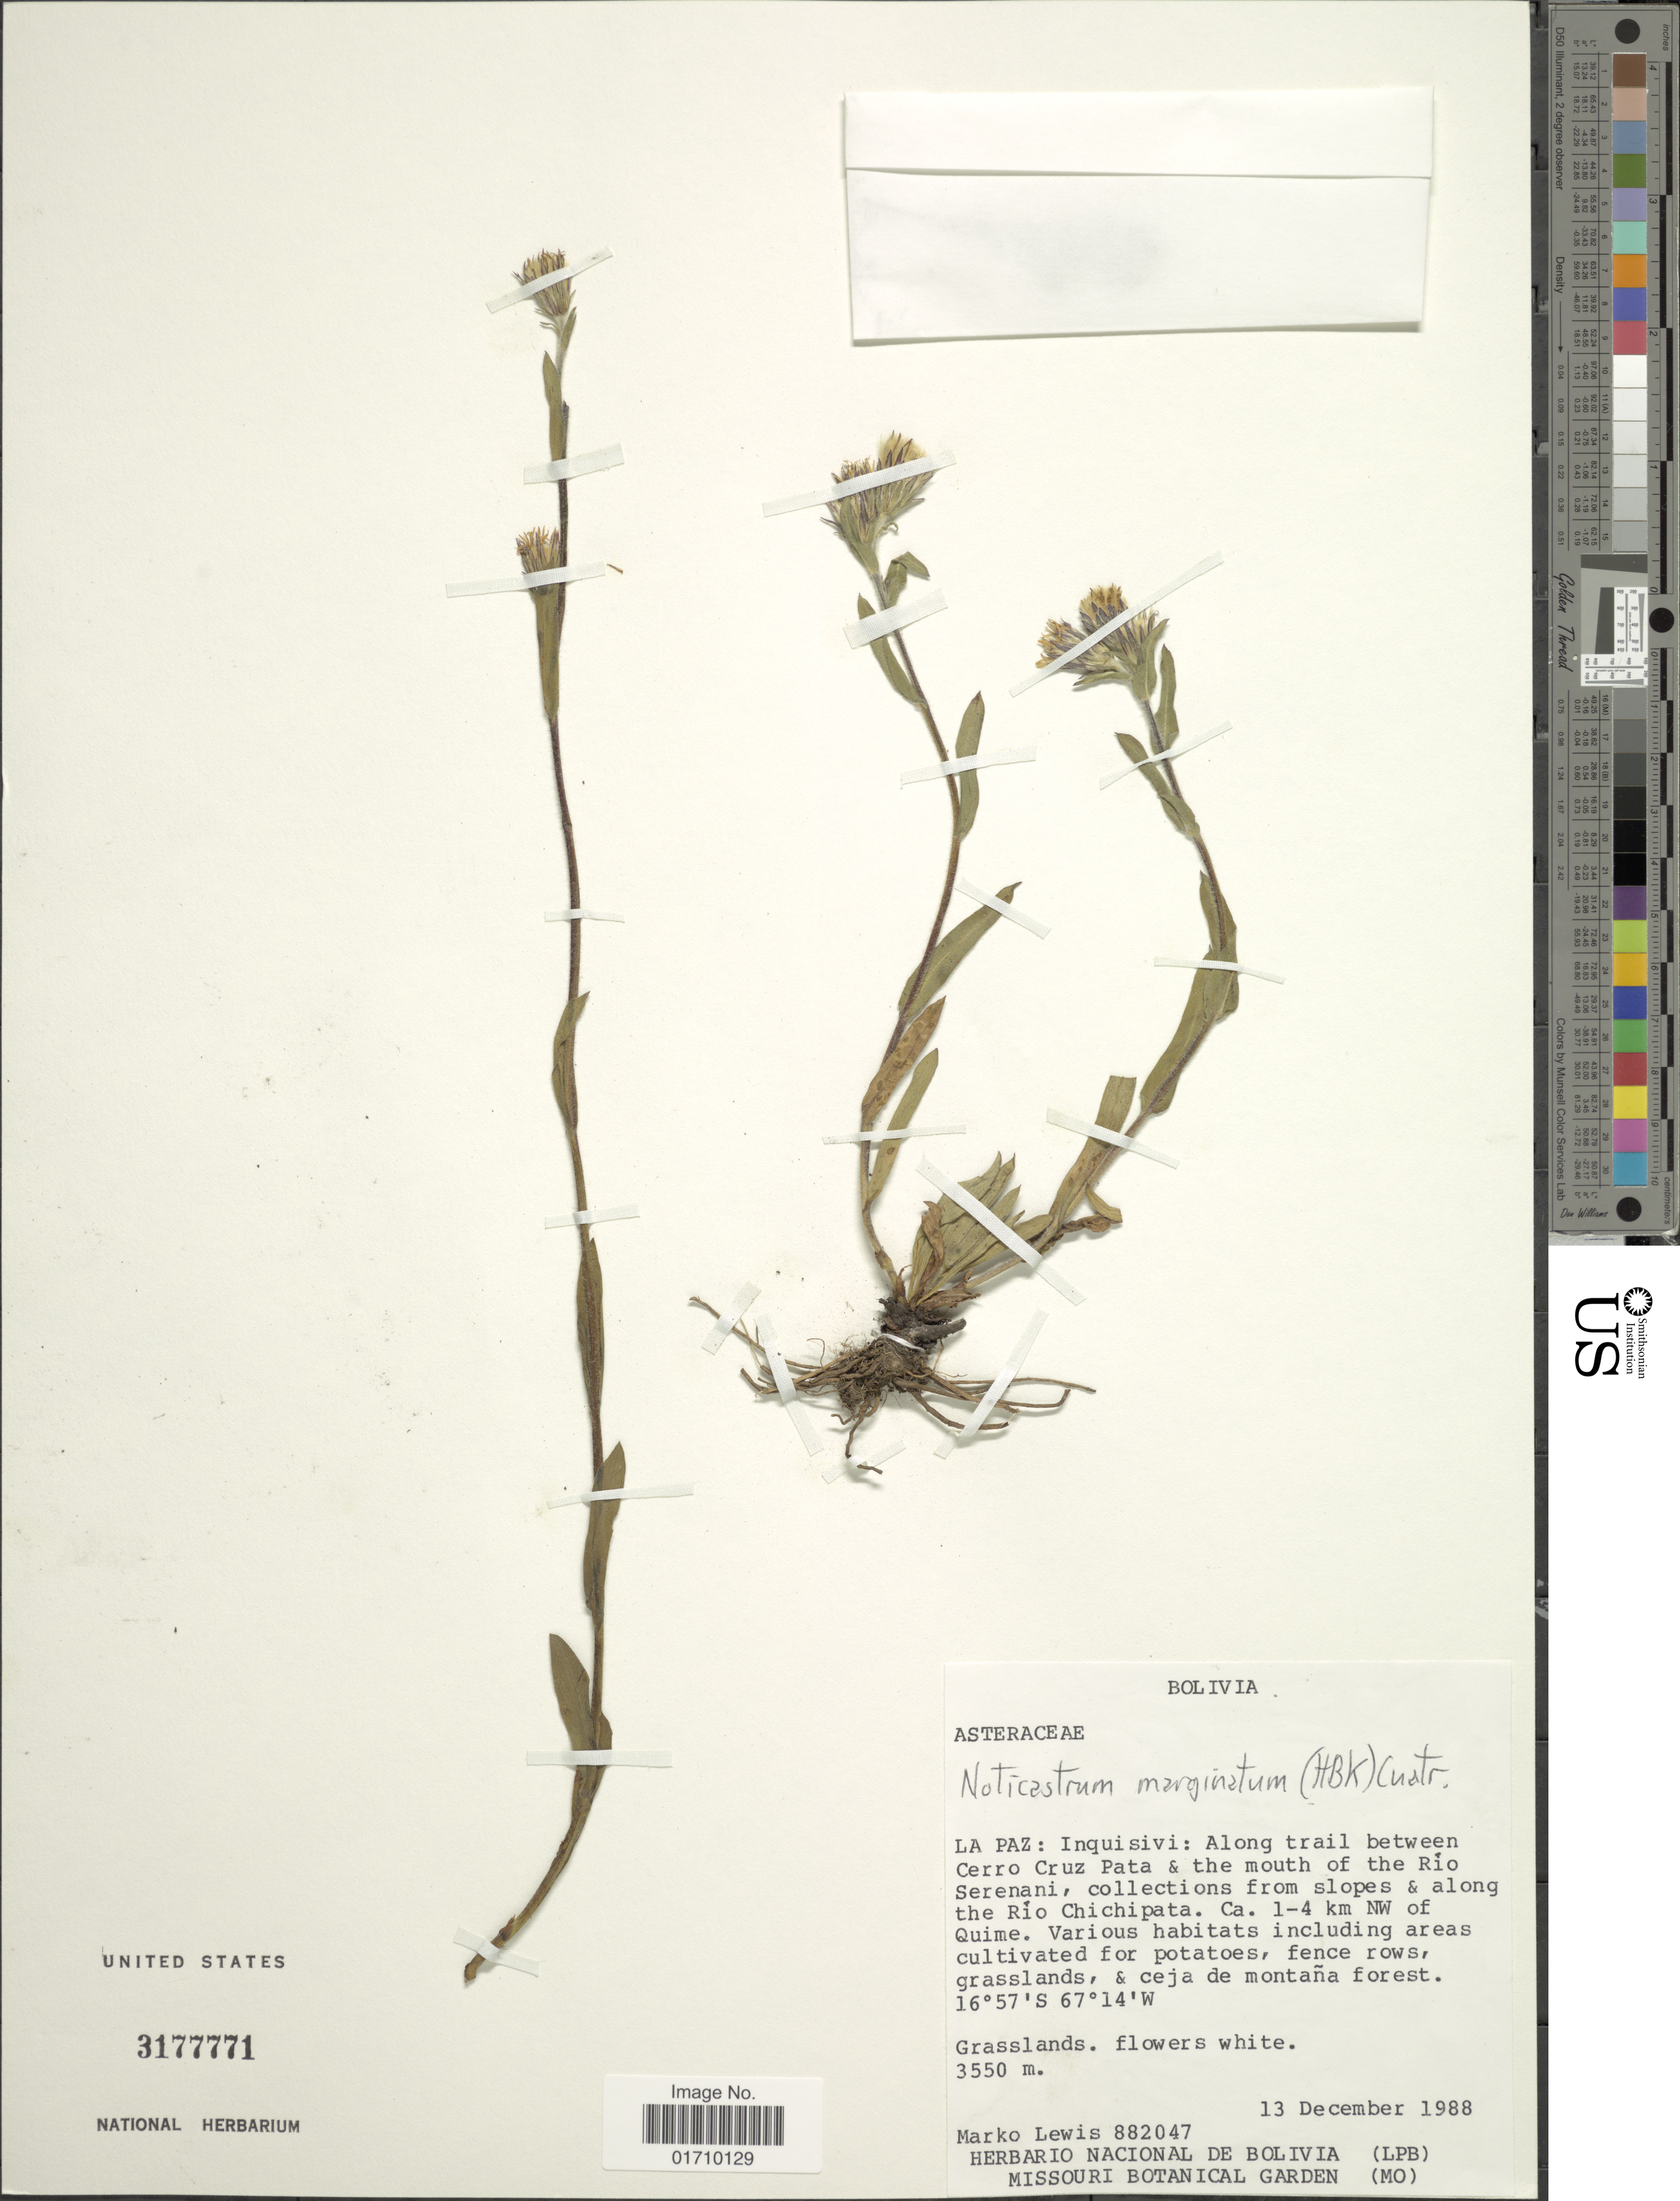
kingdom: Plantae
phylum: Tracheophyta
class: Magnoliopsida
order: Asterales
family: Asteraceae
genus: Noticastrum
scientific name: Noticastrum marginatum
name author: (Kunth) Cuatrec.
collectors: M. A. Lewis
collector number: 882047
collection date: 1988-12-13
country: Bolivia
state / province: La Paz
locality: Inquisivi, along trail between Cerro Cruz Pata & the mouth of the Rio Seranani, from slopes & along the Rio Chichipata, ca 1-4 km NW of Quime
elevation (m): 3550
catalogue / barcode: US 3177771